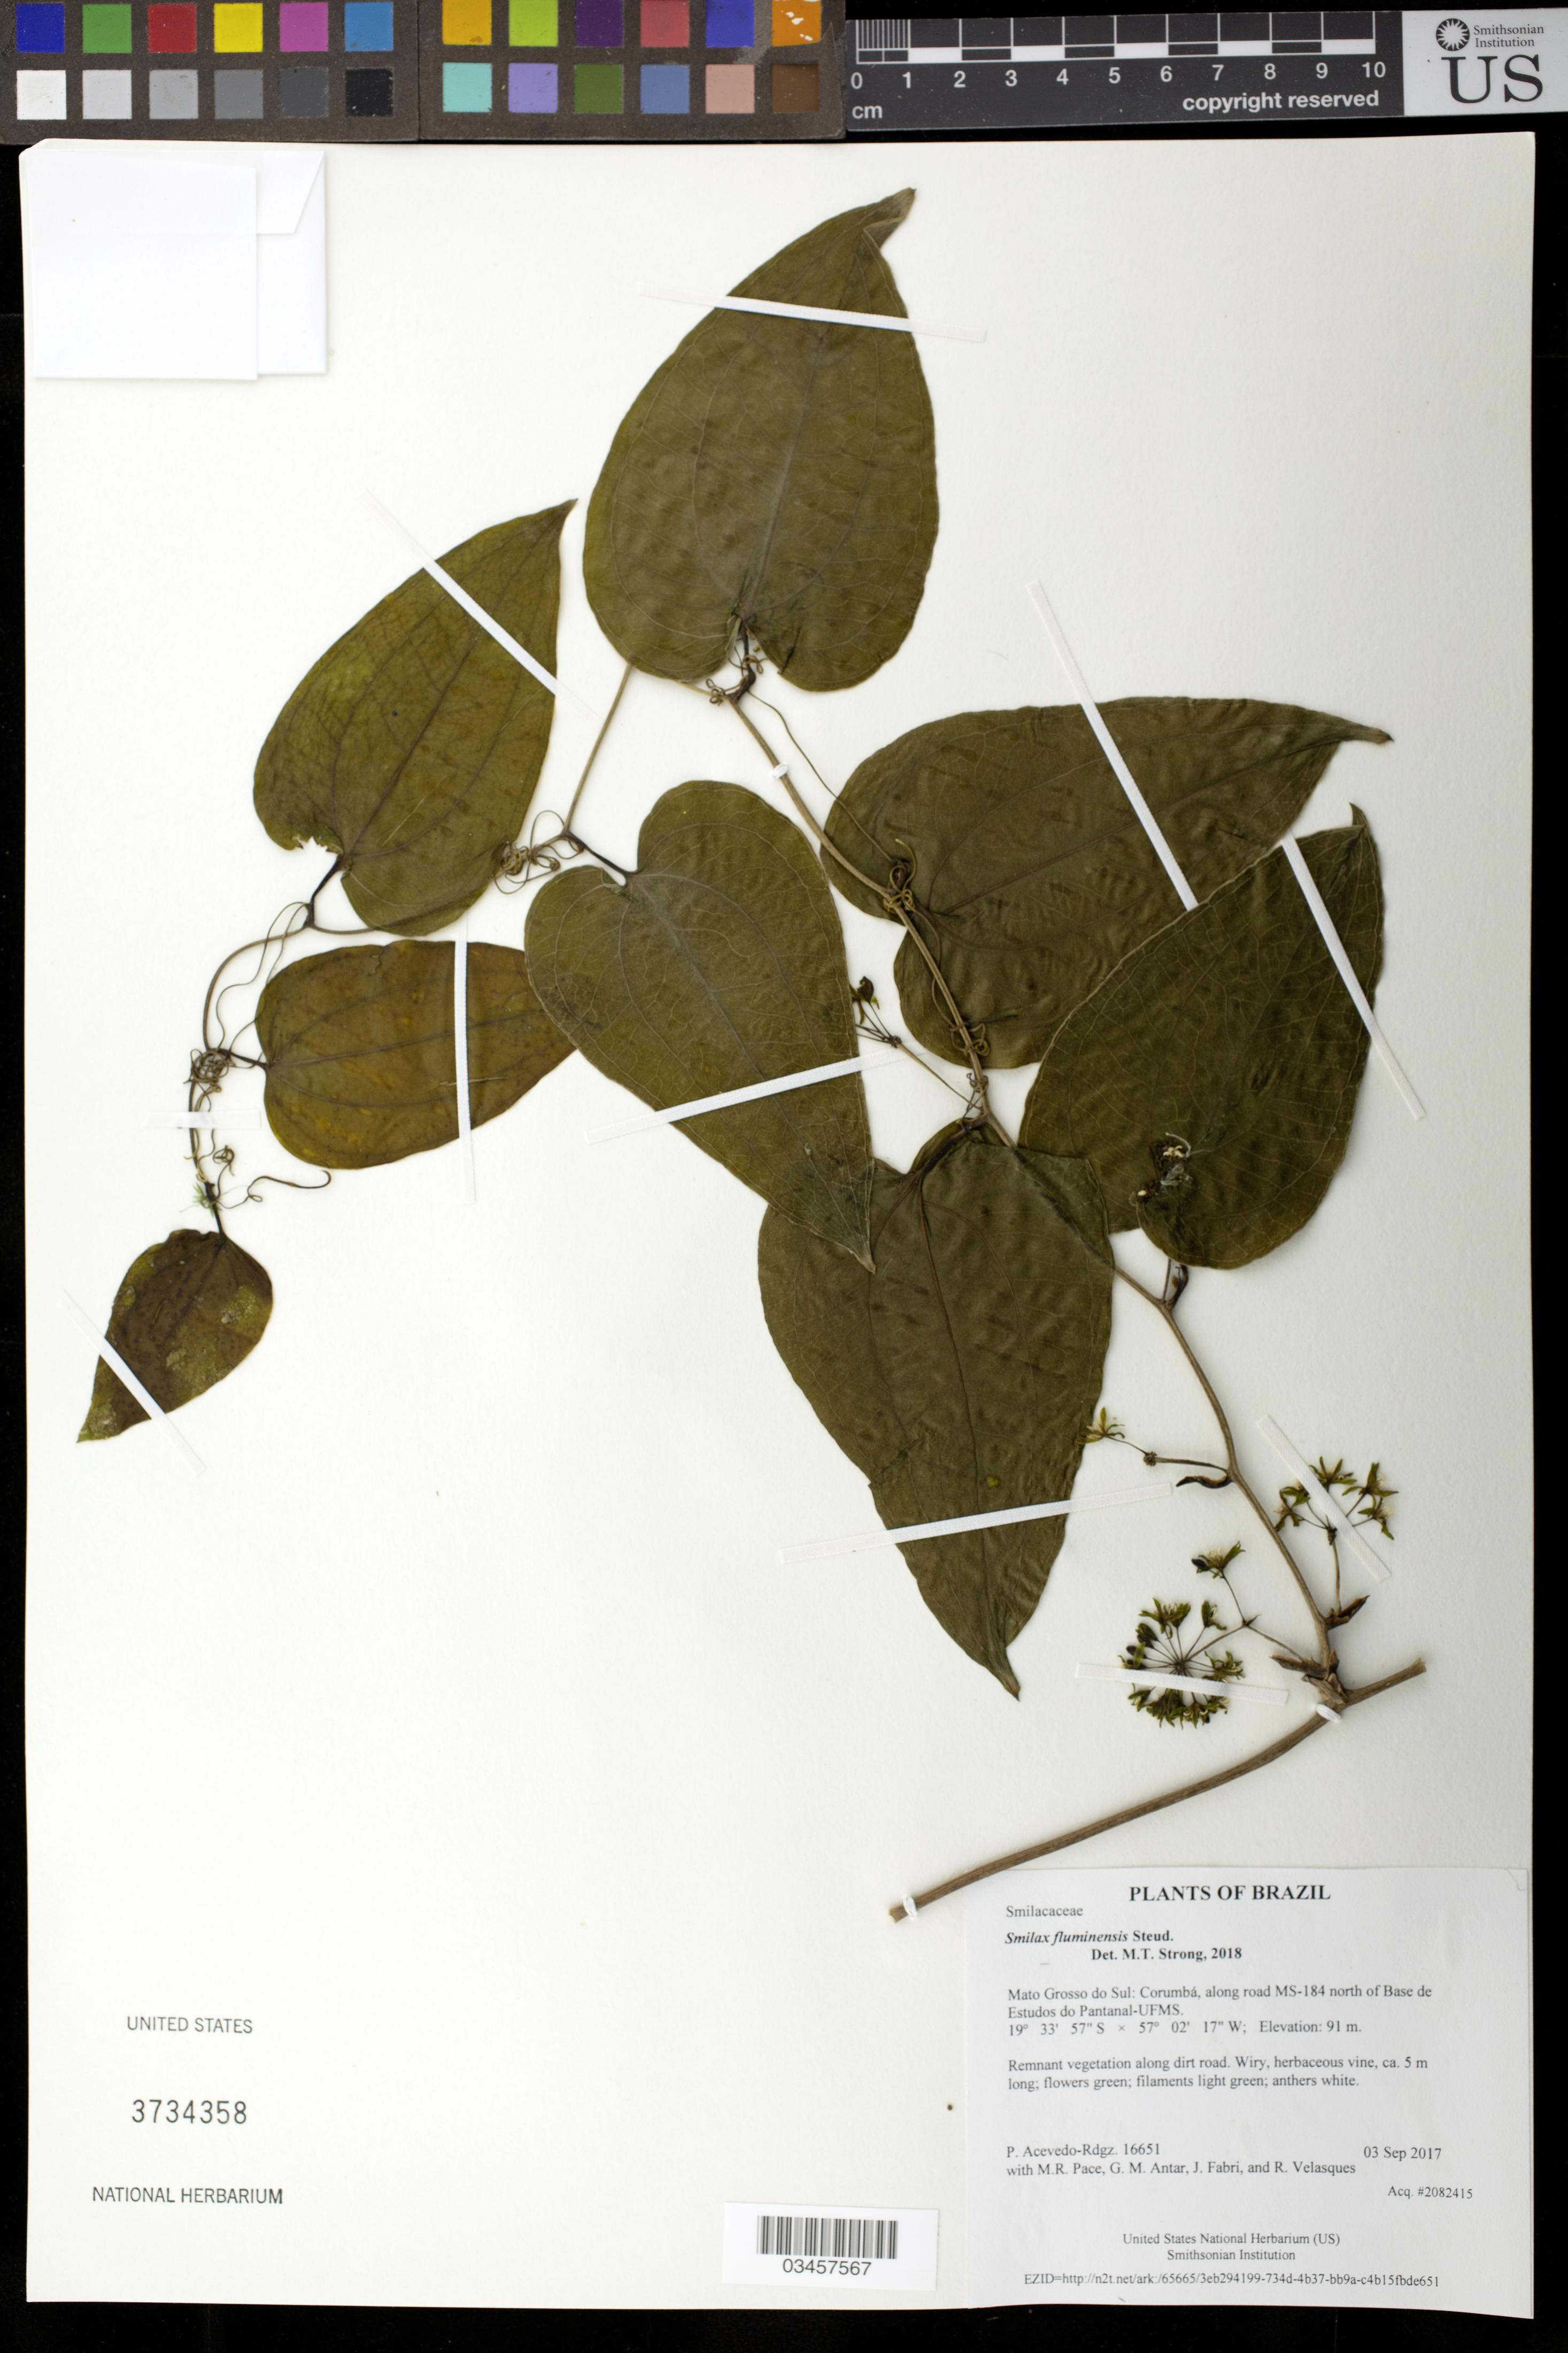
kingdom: Plantae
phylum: Tracheophyta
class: Liliopsida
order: Liliales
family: Smilacaceae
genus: Smilax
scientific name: Smilax fluminensis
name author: Steud.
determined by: Strong, Mark T., (BOT), Smithsonian Institution - National Museum of Natural History (UNITED STATES)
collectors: P. Acevedo-Rodr., M. R. Pace, G. M. Antar, J. Fabri & R. Velasques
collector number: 16651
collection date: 2017-09-03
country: Brazil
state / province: Mato Grosso do Sul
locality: Corumbá, along road MS-184 north of Base de Estudos do Pantanal-UFMS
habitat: Remnant vegetation along dirt road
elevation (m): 91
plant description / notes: US, NY, K, MO, RB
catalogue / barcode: US 3734358